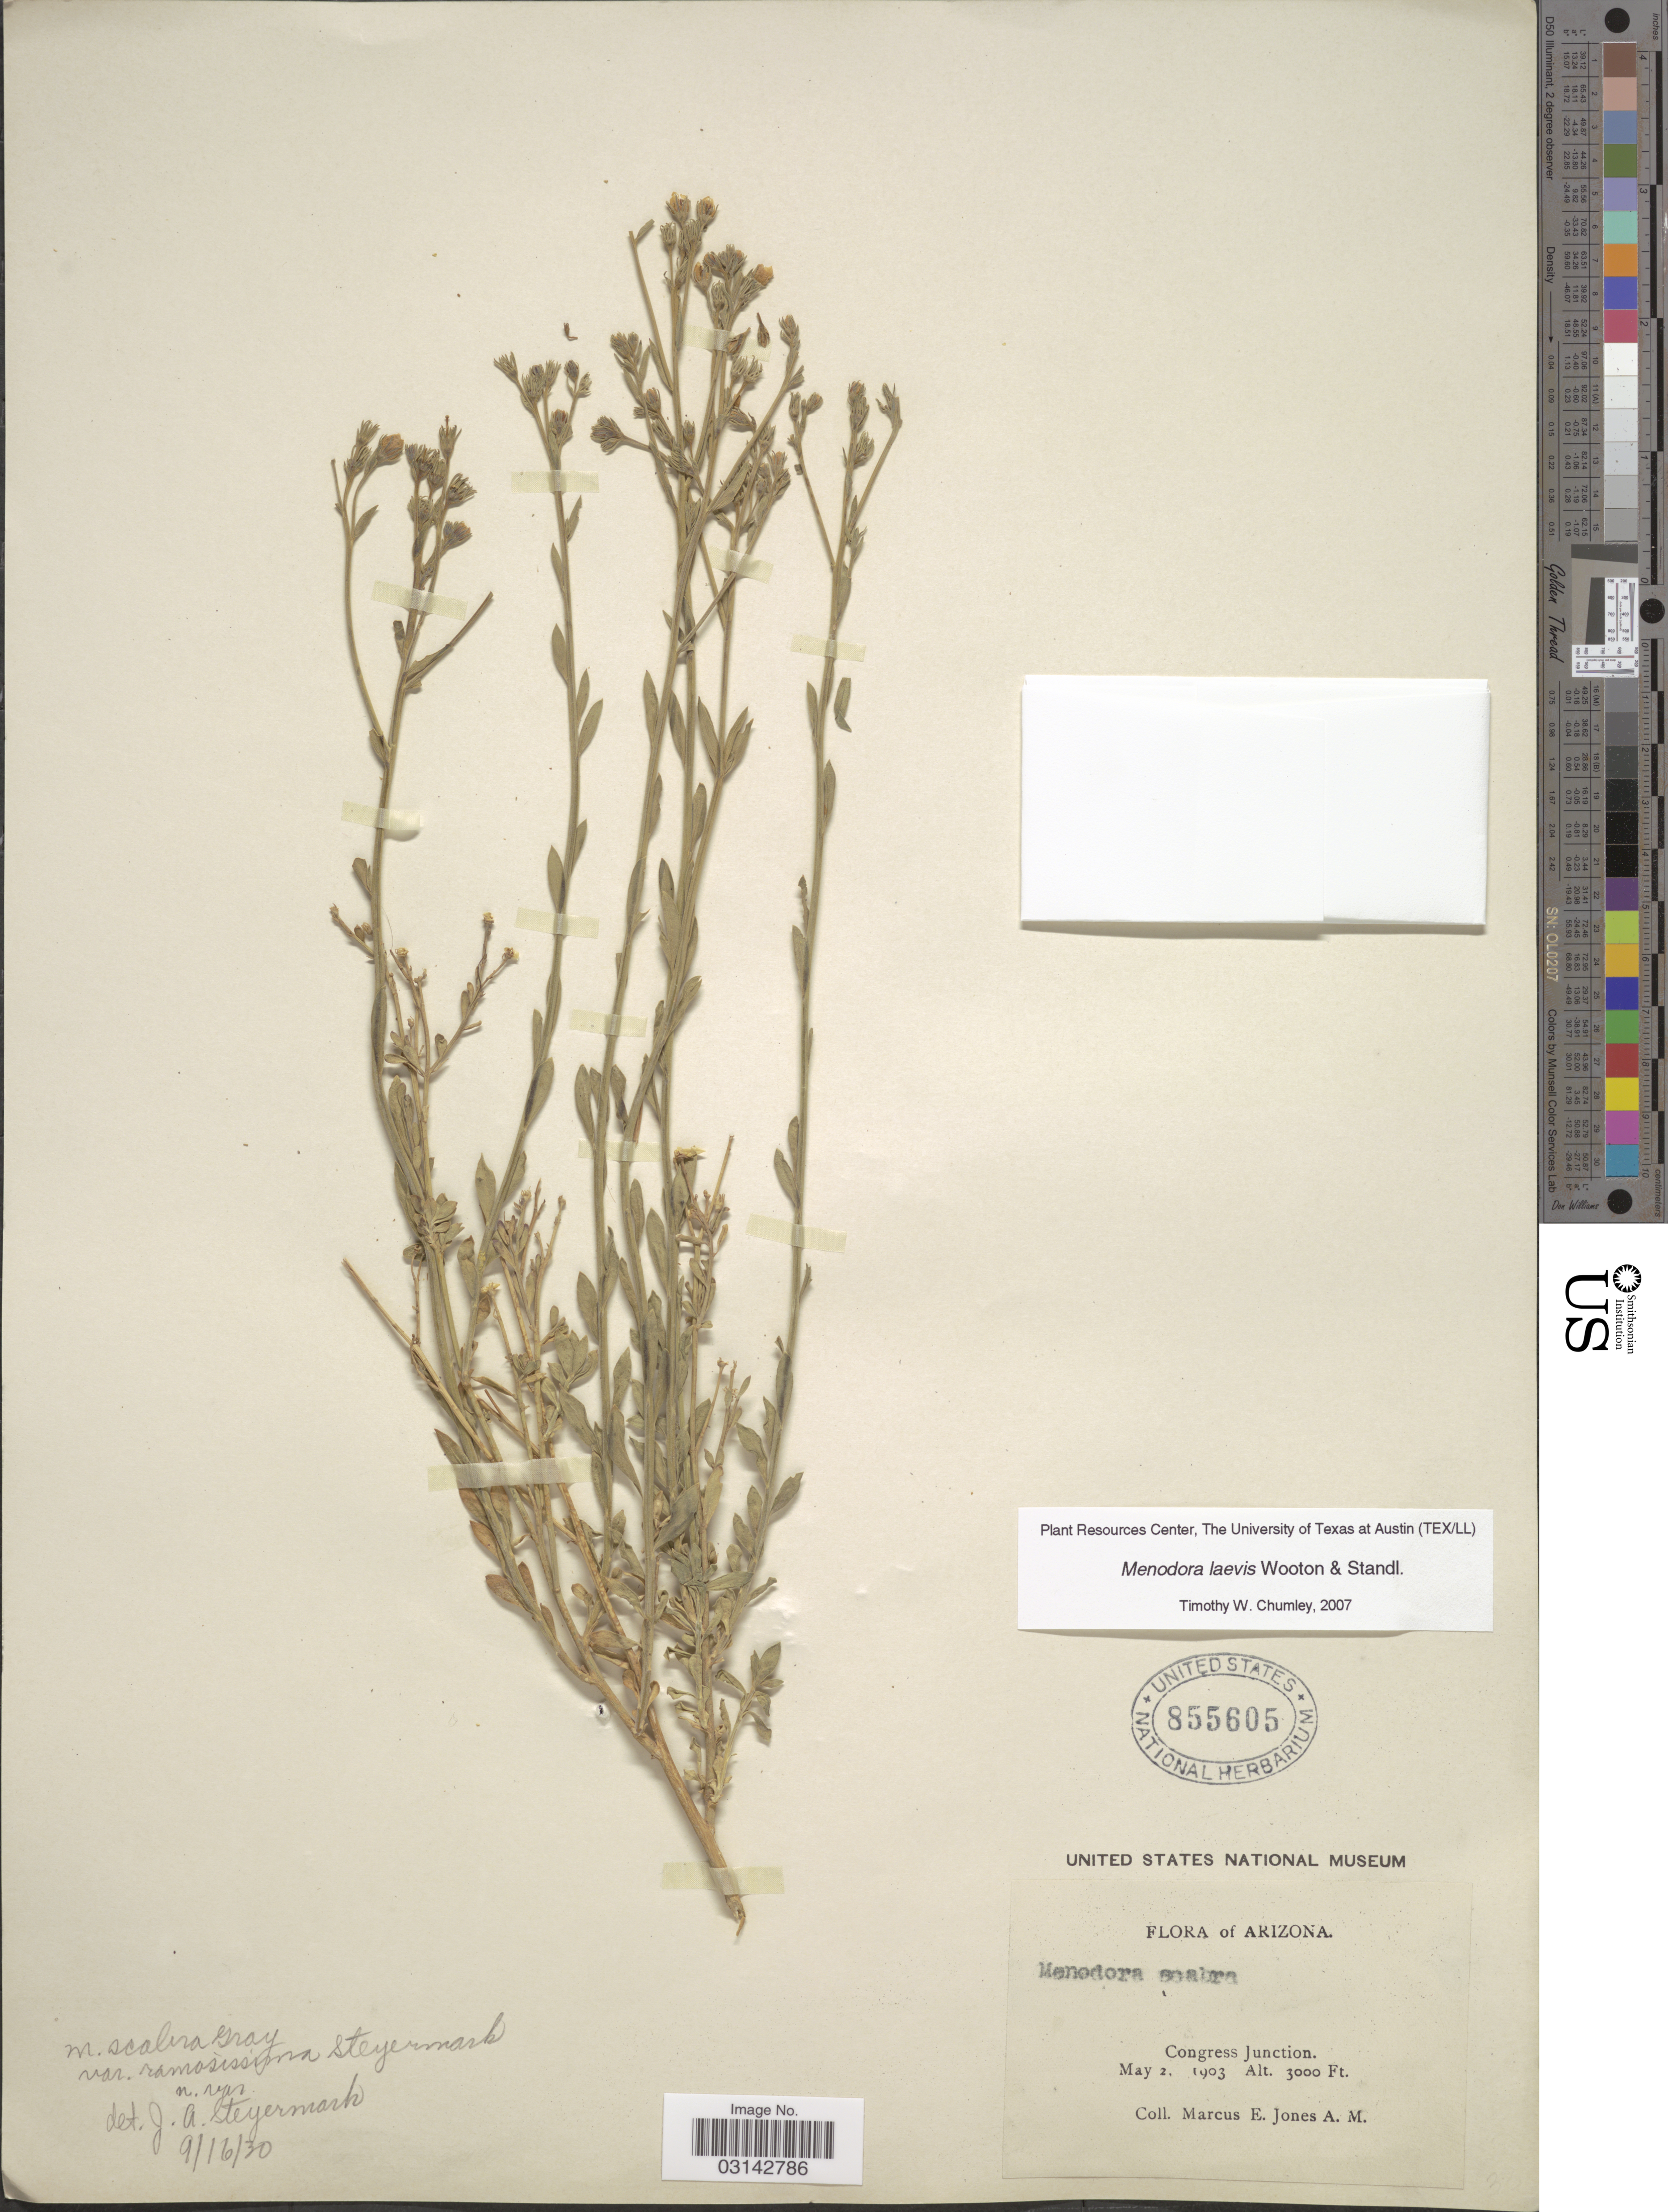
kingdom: Plantae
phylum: Tracheophyta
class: Magnoliopsida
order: Lamiales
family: Oleaceae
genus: Menodora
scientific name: Menodora laevis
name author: Wooton & Standl.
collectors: M. E. Jones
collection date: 1903-05-02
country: United States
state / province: Arizona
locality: Congress Junction.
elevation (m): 914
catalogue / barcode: US 855605